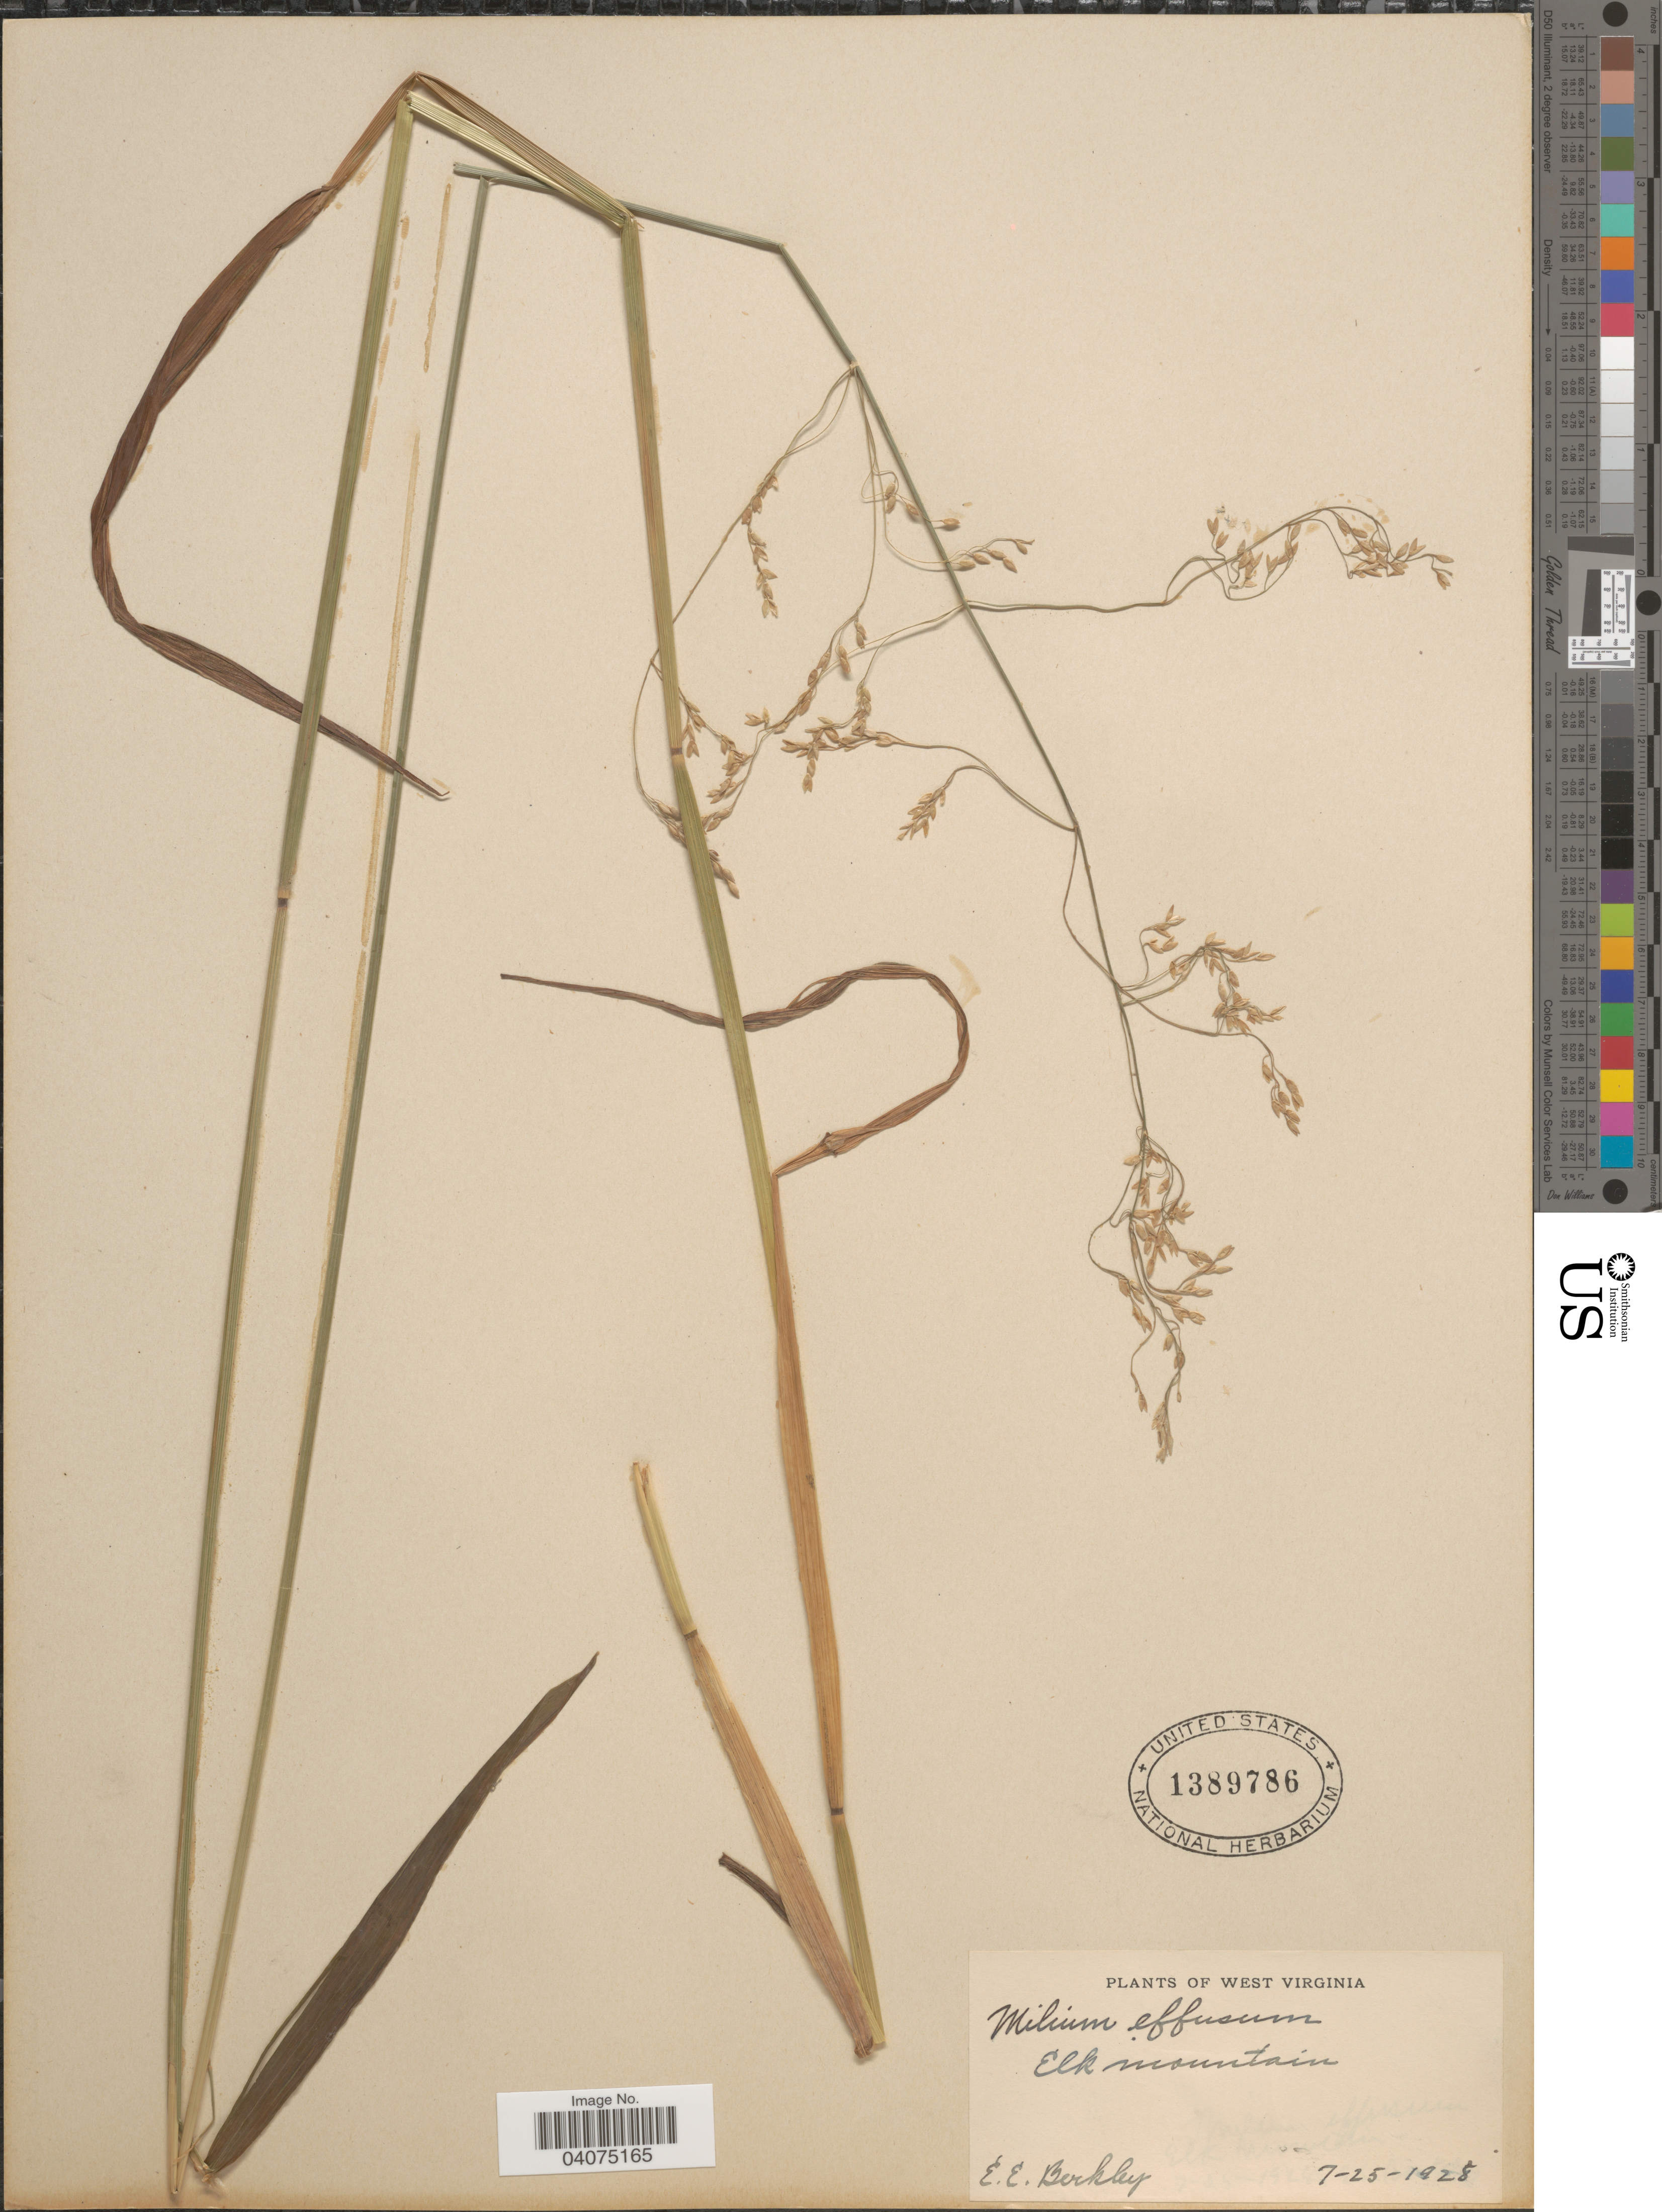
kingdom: Plantae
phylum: Tracheophyta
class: Liliopsida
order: Poales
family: Poaceae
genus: Milium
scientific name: Milium effusum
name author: L.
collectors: E. Berkley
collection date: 1928-07-25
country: United States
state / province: West Virginia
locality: Elk mountain.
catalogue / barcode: US 1389786